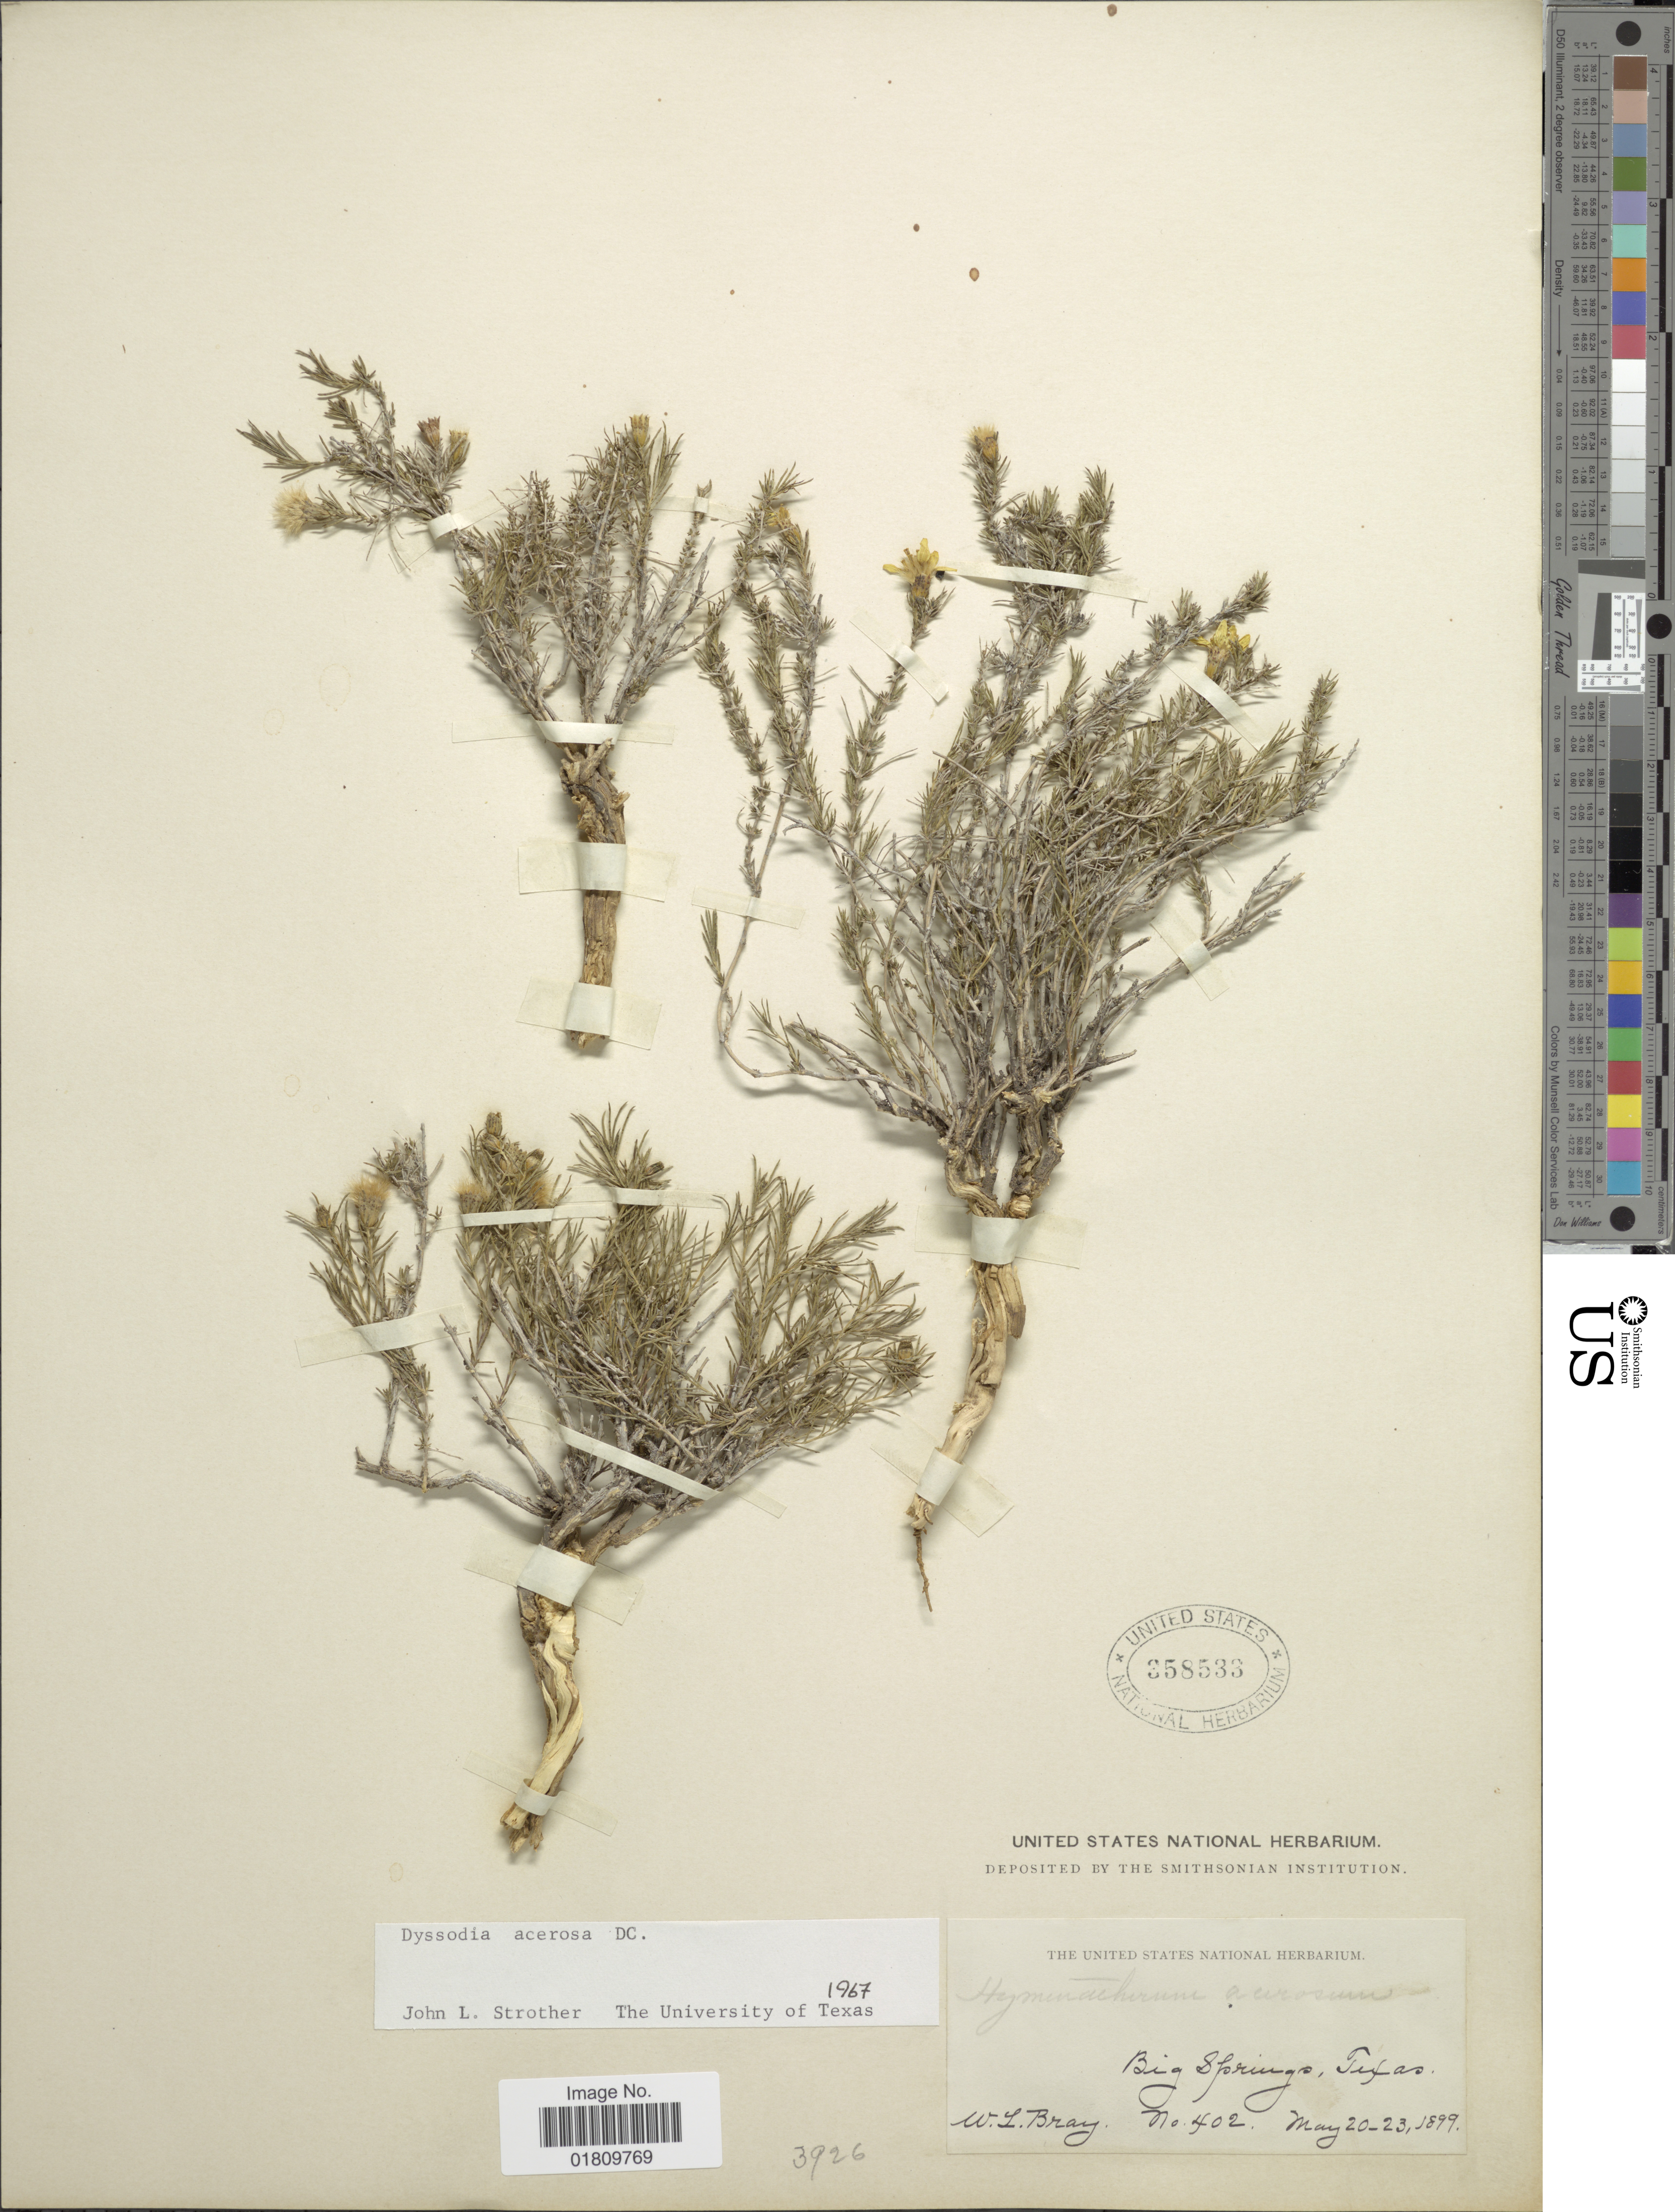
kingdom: Plantae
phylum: Tracheophyta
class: Magnoliopsida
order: Asterales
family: Asteraceae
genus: Thymophylla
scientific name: Thymophylla acerosa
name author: (DC.) Strother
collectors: W. L. Bray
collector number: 402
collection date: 1899-05-20/1899-05-23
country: United States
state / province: Texas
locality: Big Springs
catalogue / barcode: US 358533